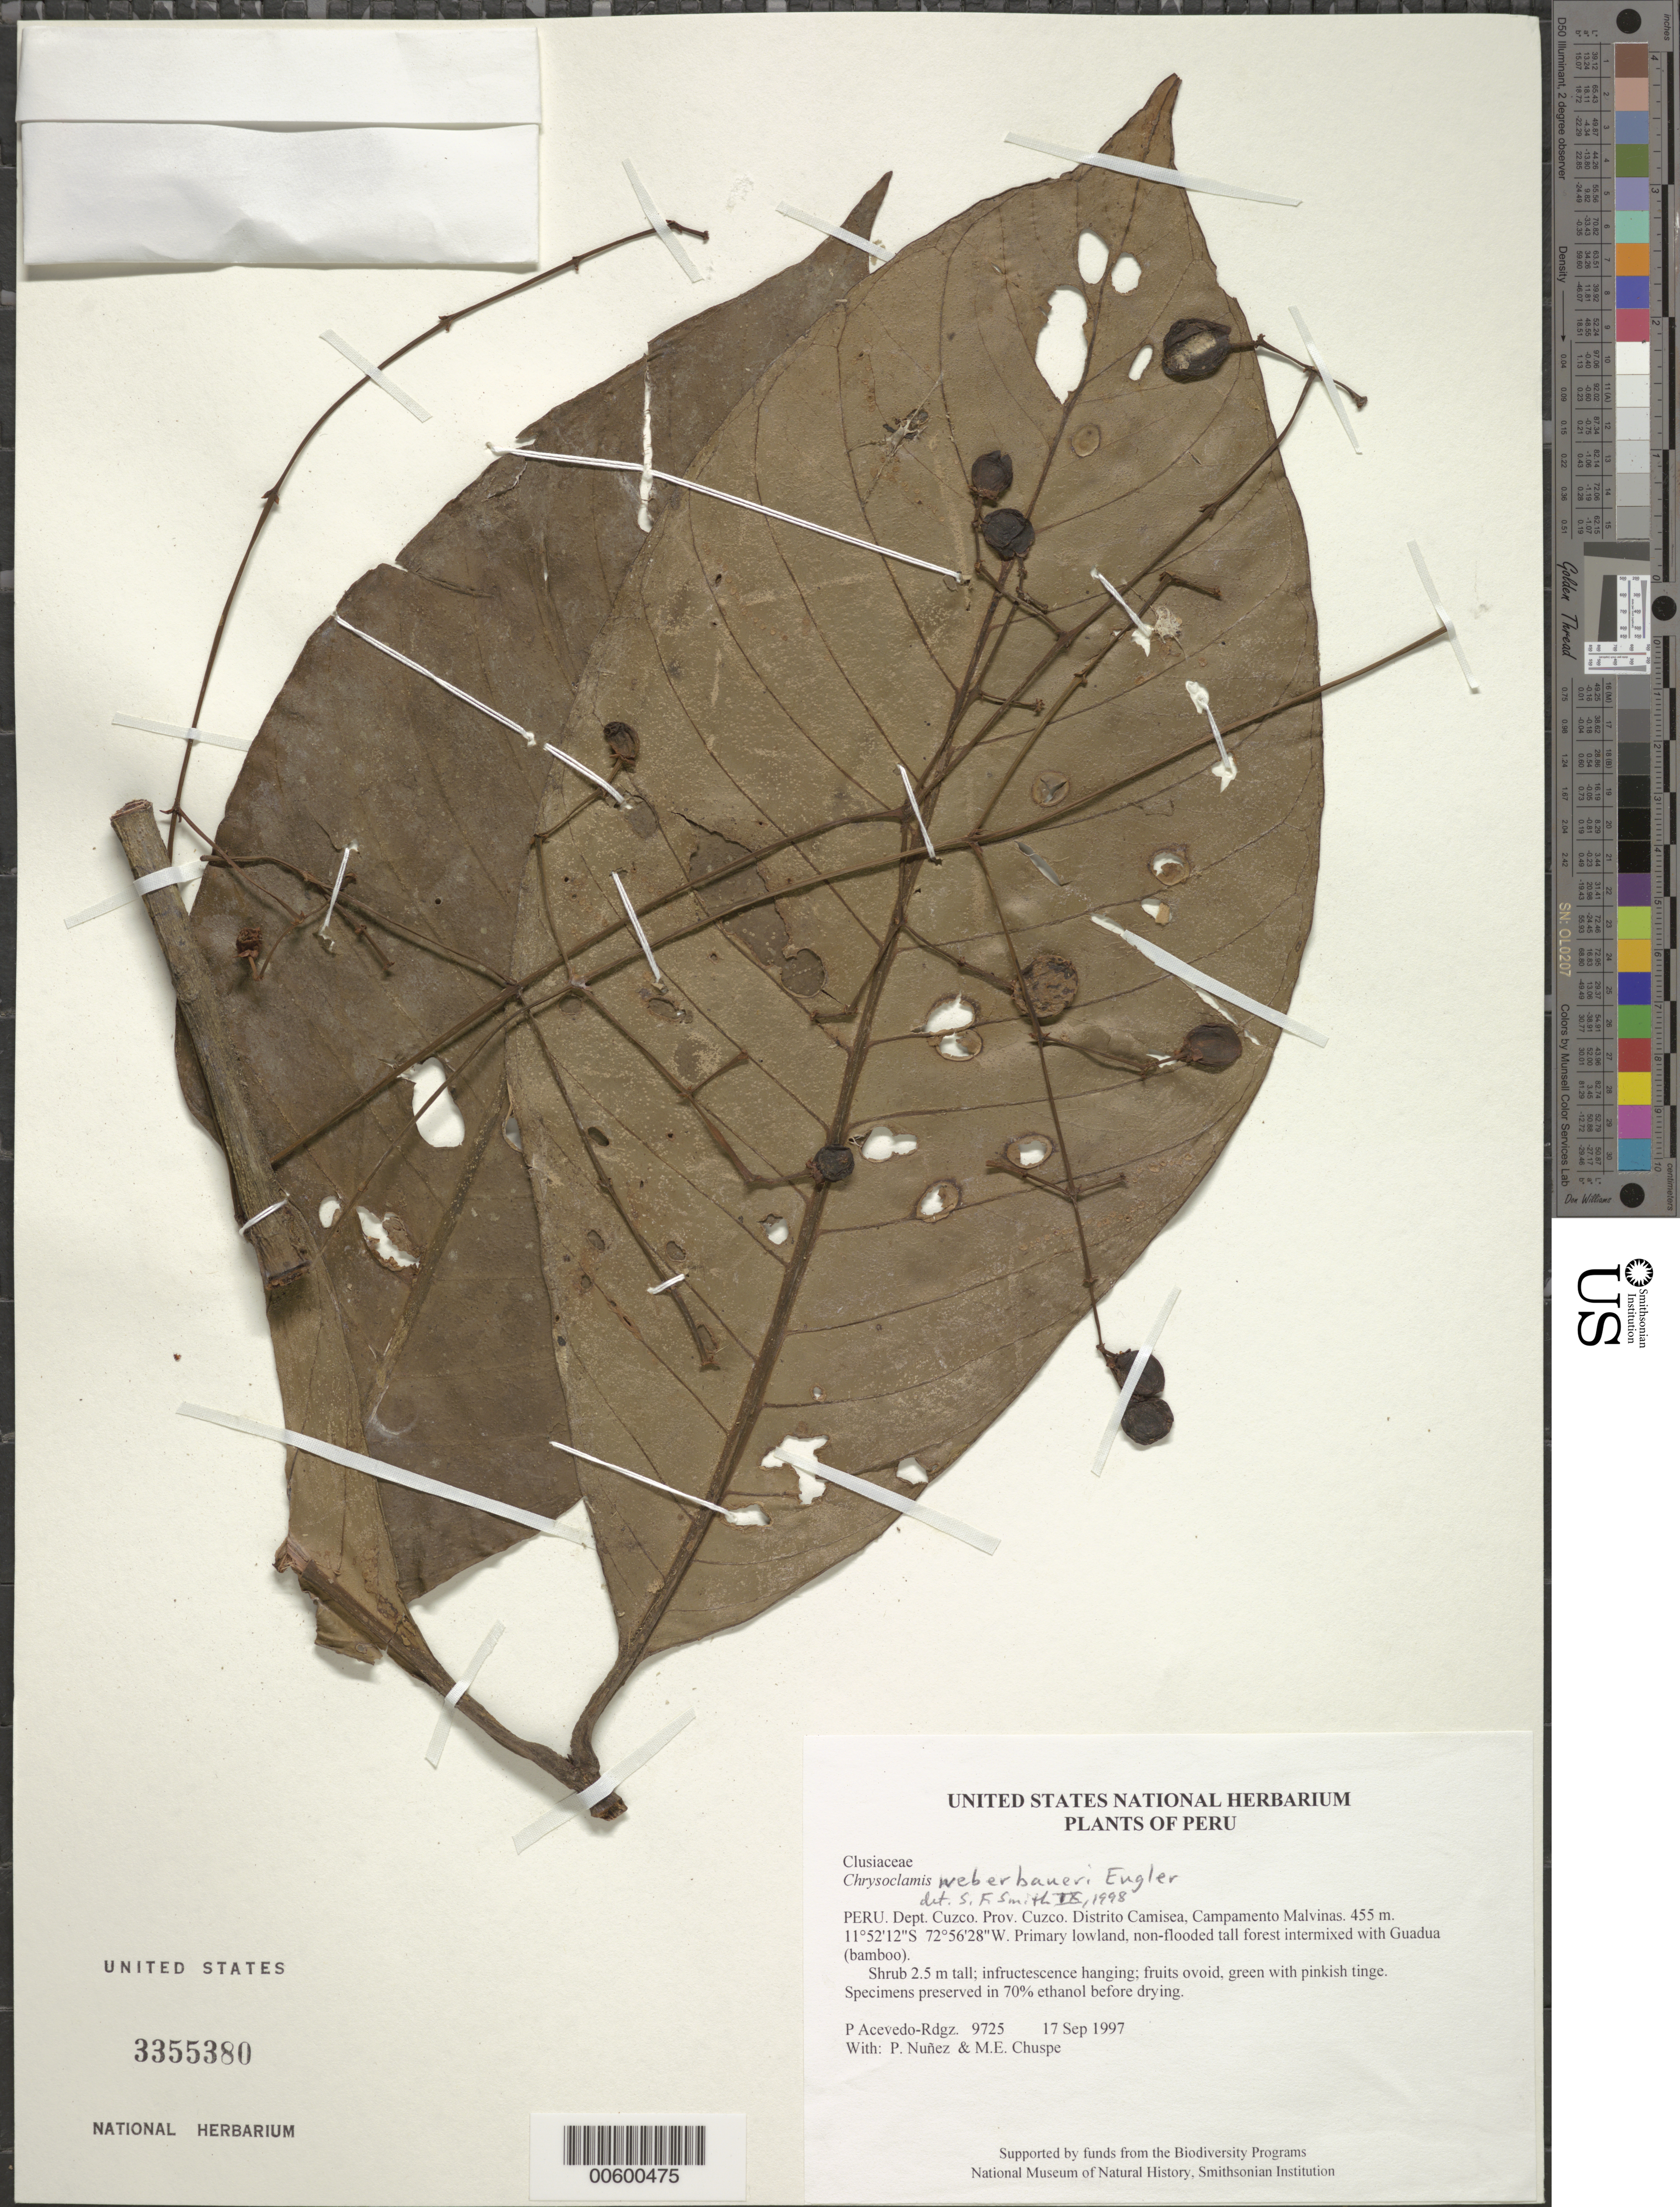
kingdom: Plantae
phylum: Tracheophyta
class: Magnoliopsida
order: Malpighiales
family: Clusiaceae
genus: Chrysochlamys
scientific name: Chrysochlamys weberbaueri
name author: Engl.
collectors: P. Acevedo-Rodr., P. Nuñez V. & M. Chuspe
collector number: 9725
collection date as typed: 17 Sep 1997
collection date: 1997-09-17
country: Peru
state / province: Cusco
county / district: Cusco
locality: Distrito Camisea, Campamento Malvinas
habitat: Primary lowland, non-flooded tall forest intermixed with Guadua (bamboo).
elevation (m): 455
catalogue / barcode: US 3355380